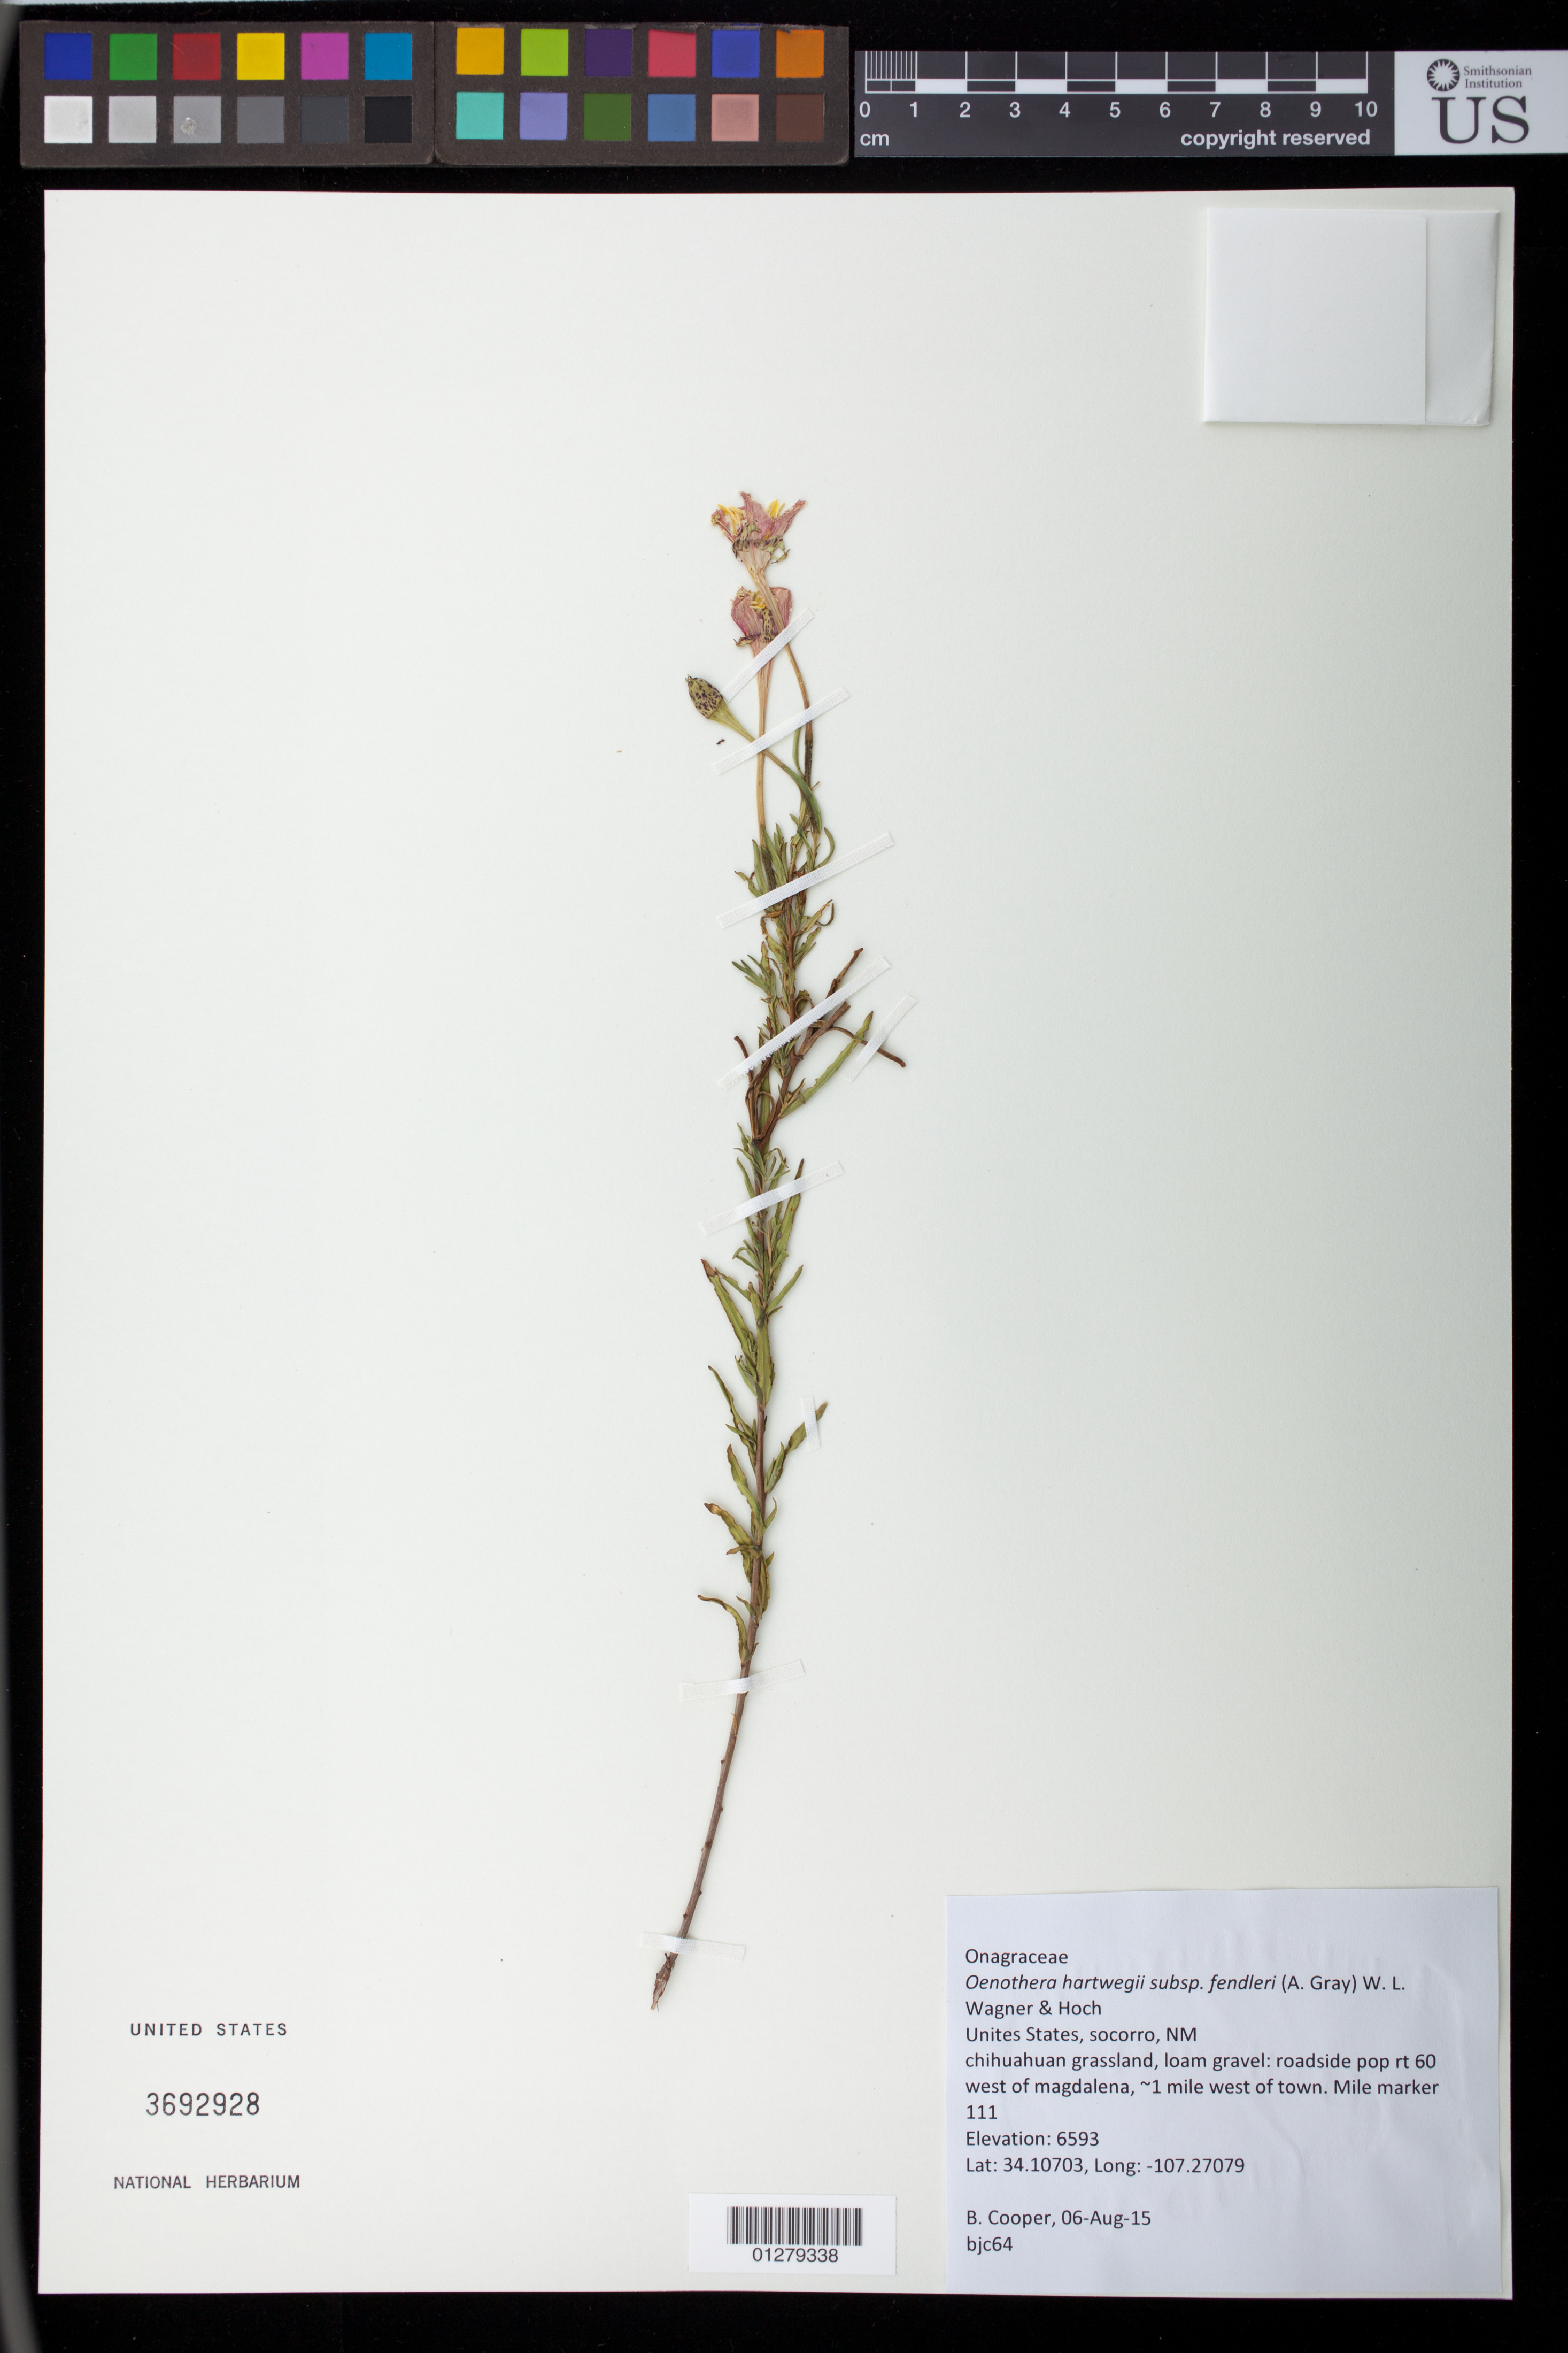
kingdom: Plantae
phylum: Tracheophyta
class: Magnoliopsida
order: Myrtales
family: Onagraceae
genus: Oenothera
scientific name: Oenothera hartwegii subsp. fendleri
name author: (A. Gray) W.L. Wagner & Hoch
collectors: B. J. Cooper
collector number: BJC 64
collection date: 2015-08-06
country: United States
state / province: New Mexico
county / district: Socorro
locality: Along roadside ~1 mile west of magdalena on Rt. 60 at mile marker 111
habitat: Chihuahuan grassland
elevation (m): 6593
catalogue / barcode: US 3692928